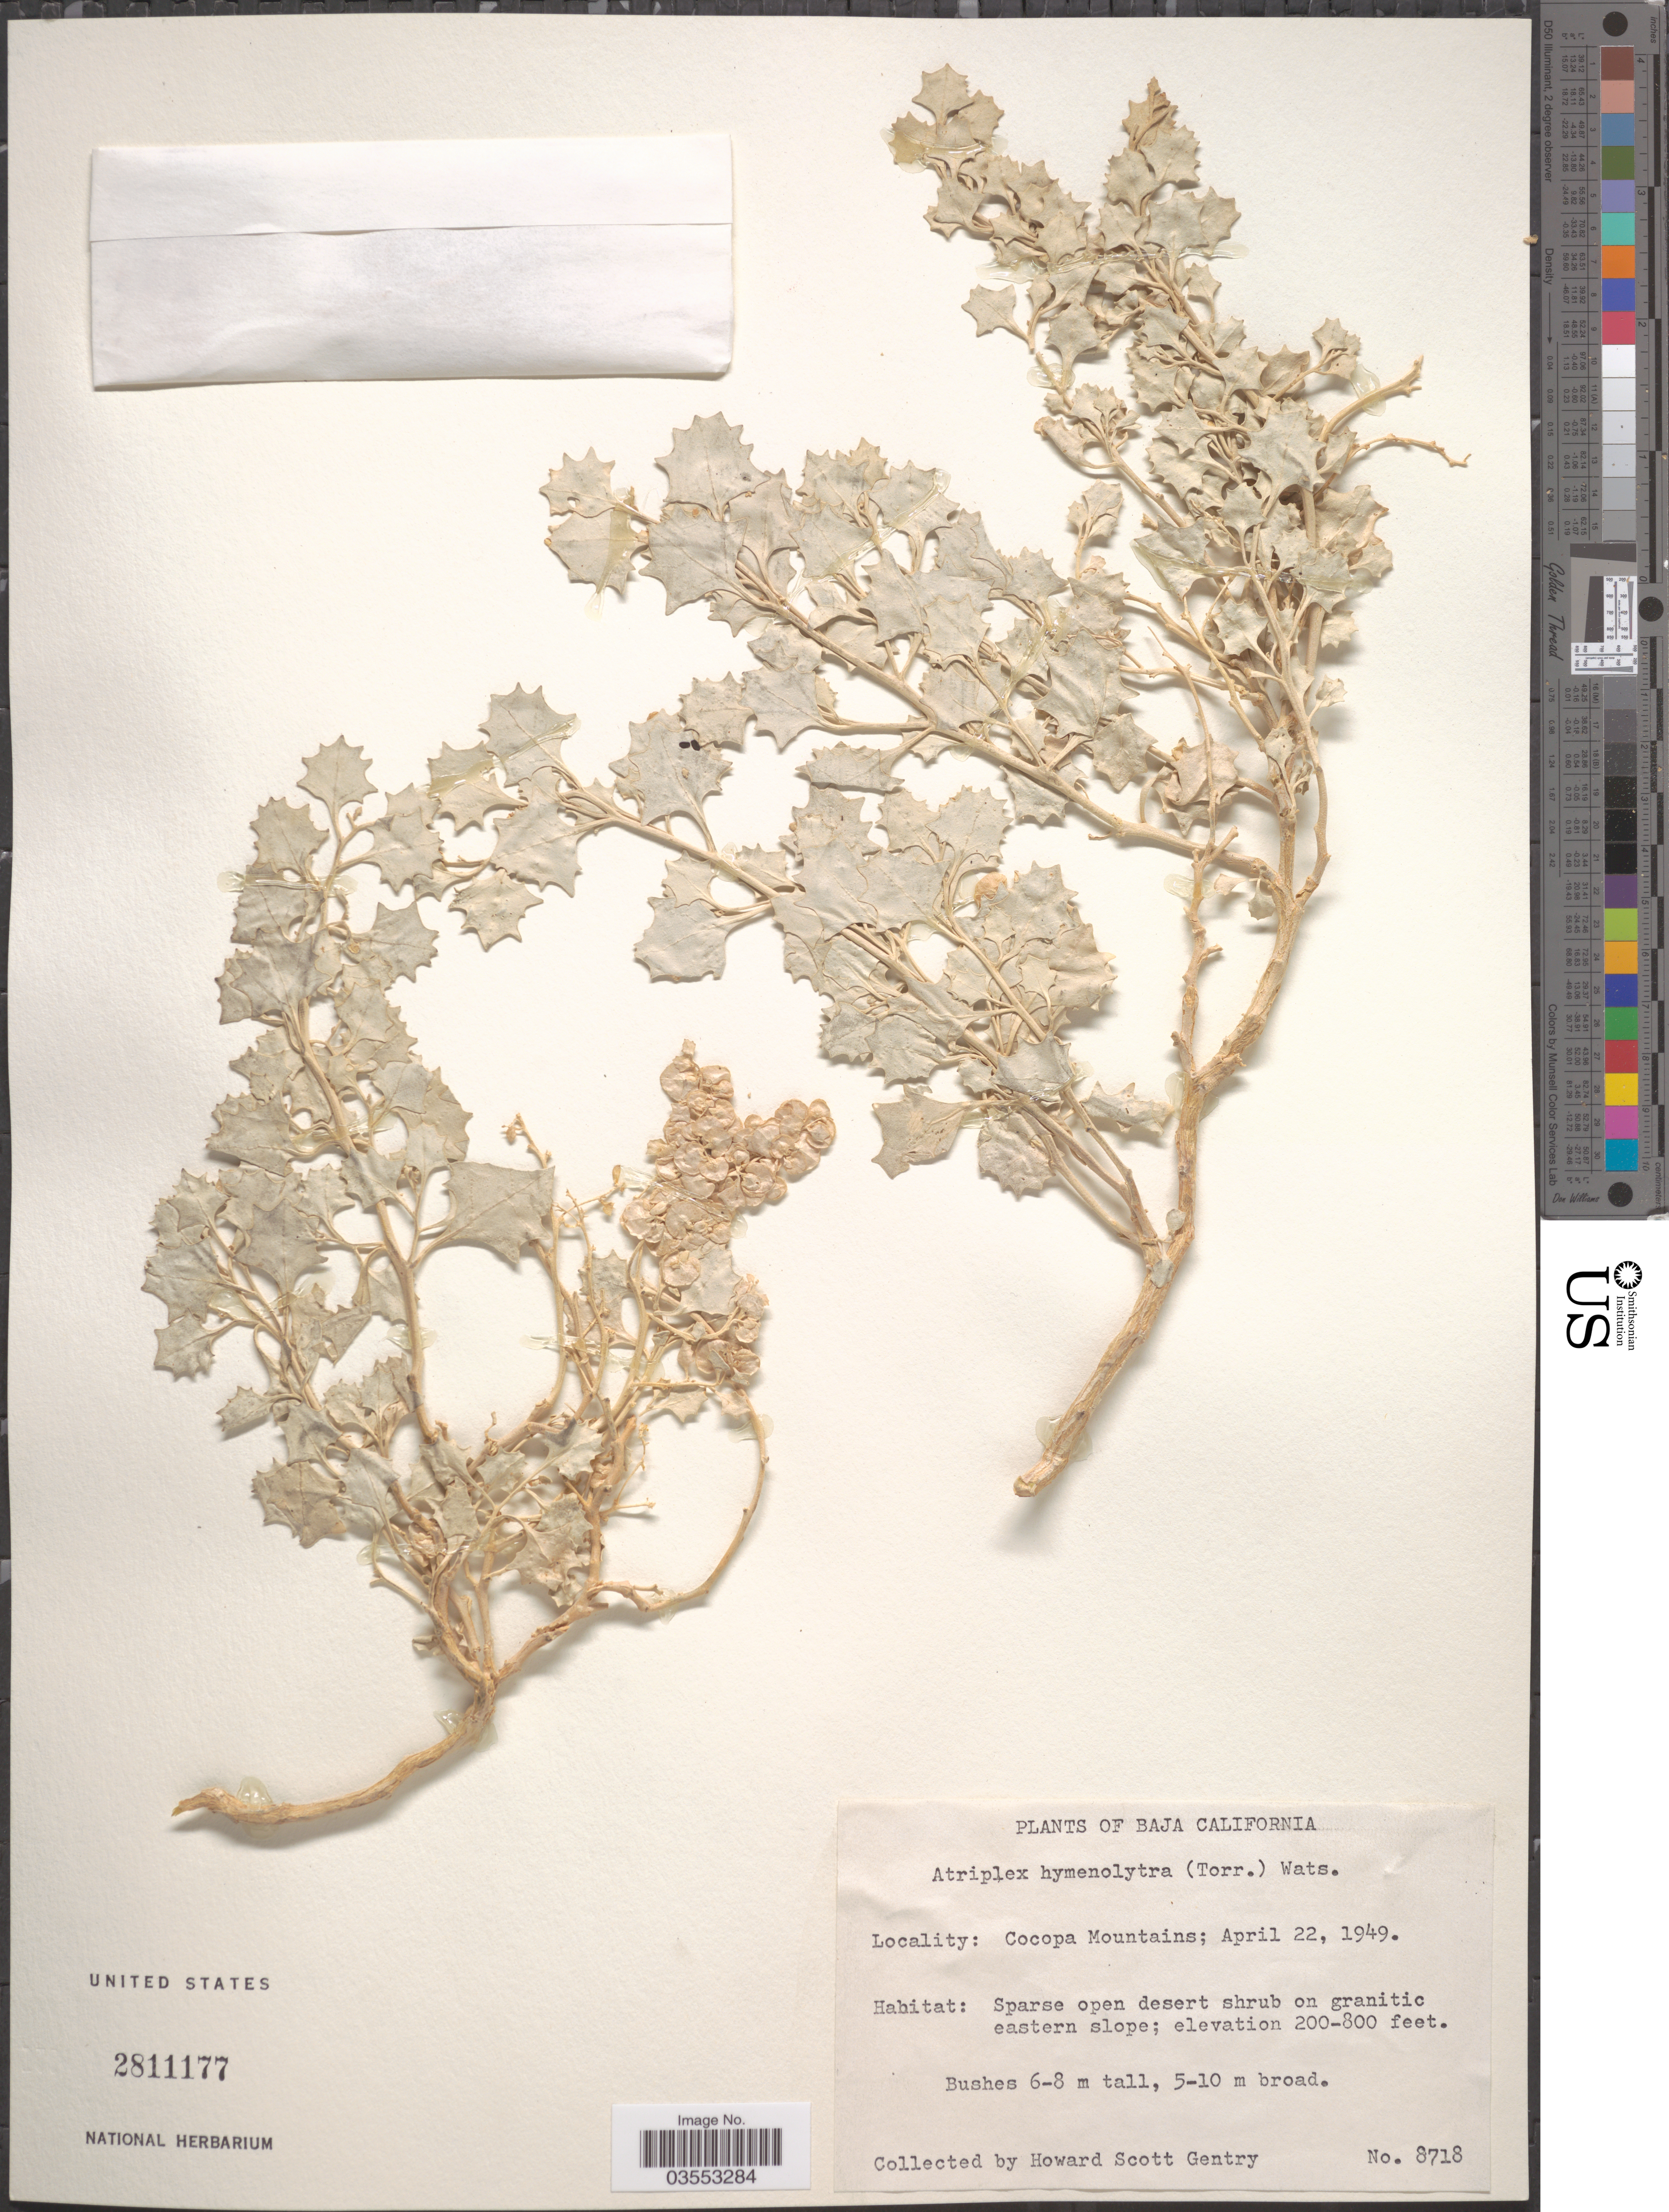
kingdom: Plantae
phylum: Tracheophyta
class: Magnoliopsida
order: Caryophyllales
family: Amaranthaceae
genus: Atriplex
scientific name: Atriplex hymenelytra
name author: (Torr.) S. Watson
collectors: H. S. Gentry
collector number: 8718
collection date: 1949-04-22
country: Mexico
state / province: Baja California Norte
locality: Cocopa Mountains. Spares open desert shrub on granitic eastern slope.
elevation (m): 61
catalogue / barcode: US 2811177